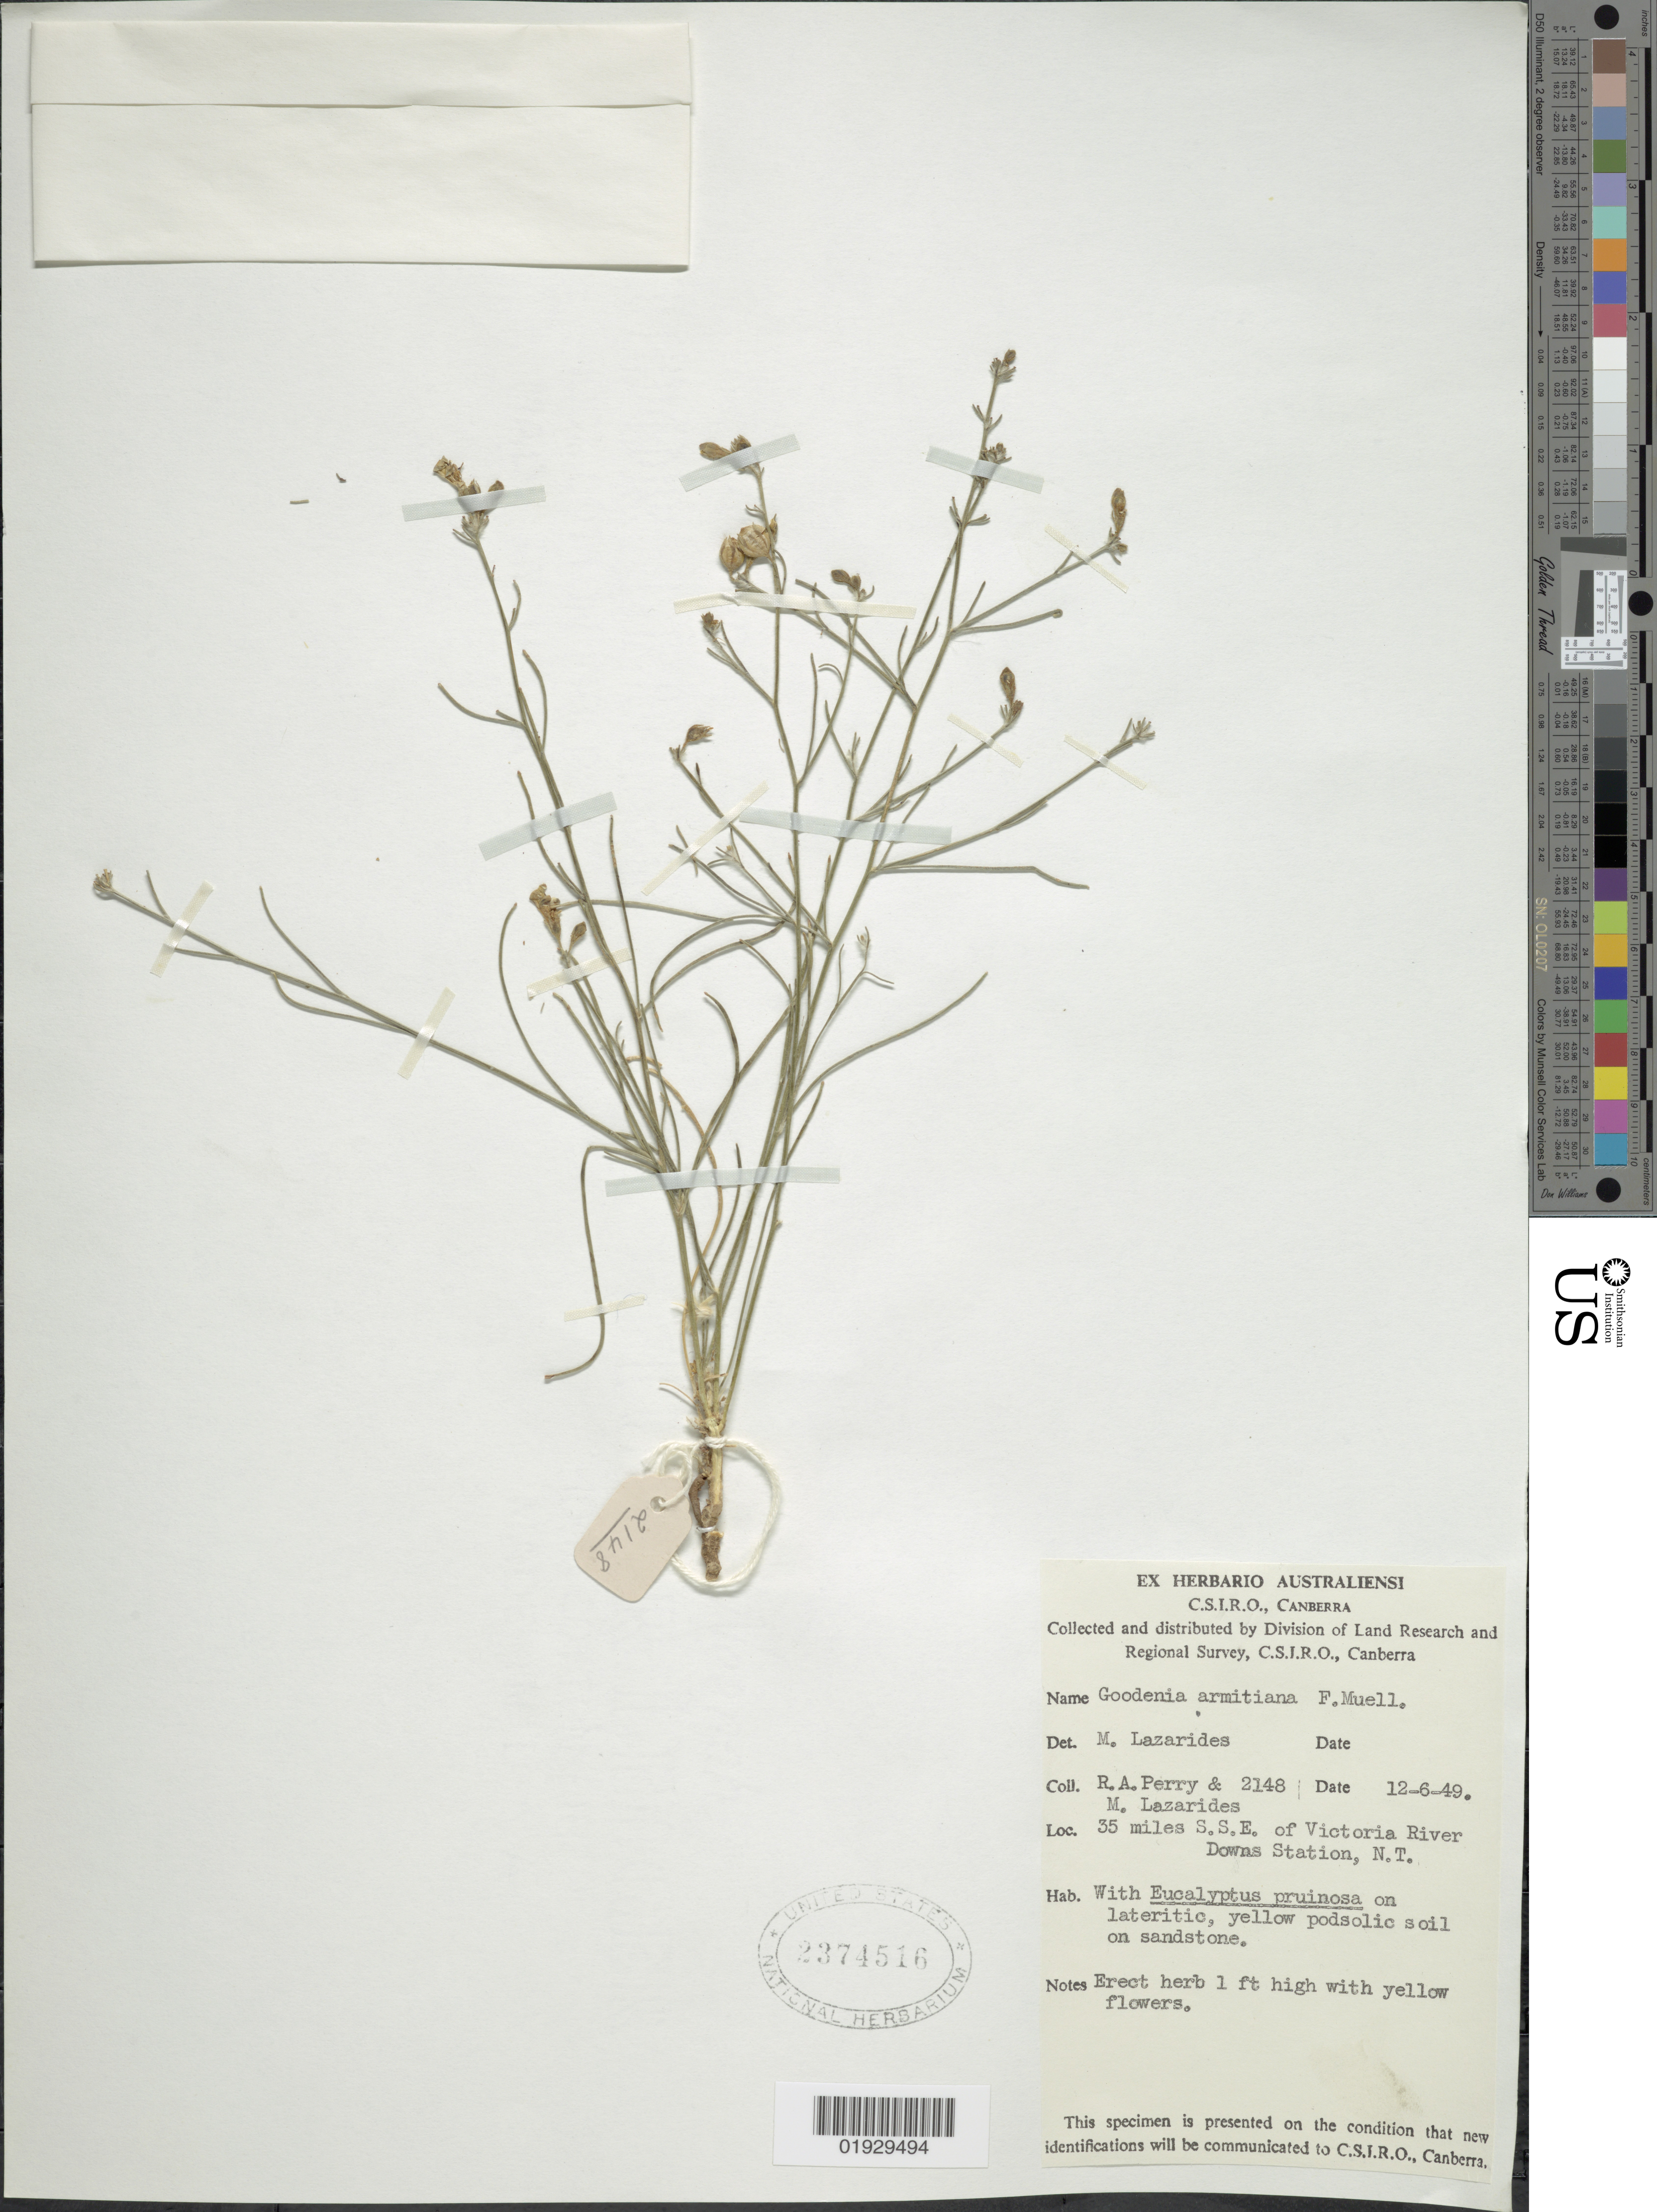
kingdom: Plantae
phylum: Tracheophyta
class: Magnoliopsida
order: Asterales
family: Goodeniaceae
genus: Goodenia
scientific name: Goodenia armitiana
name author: F. Muell.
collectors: Perry, R. A. & M. Lazarides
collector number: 2148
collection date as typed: Transcribed d/m/y: 12/6/49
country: Australia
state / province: Northern Territory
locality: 35 miles S.S.E. of Victoria River Downs Station, N.T.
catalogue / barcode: US 2374516